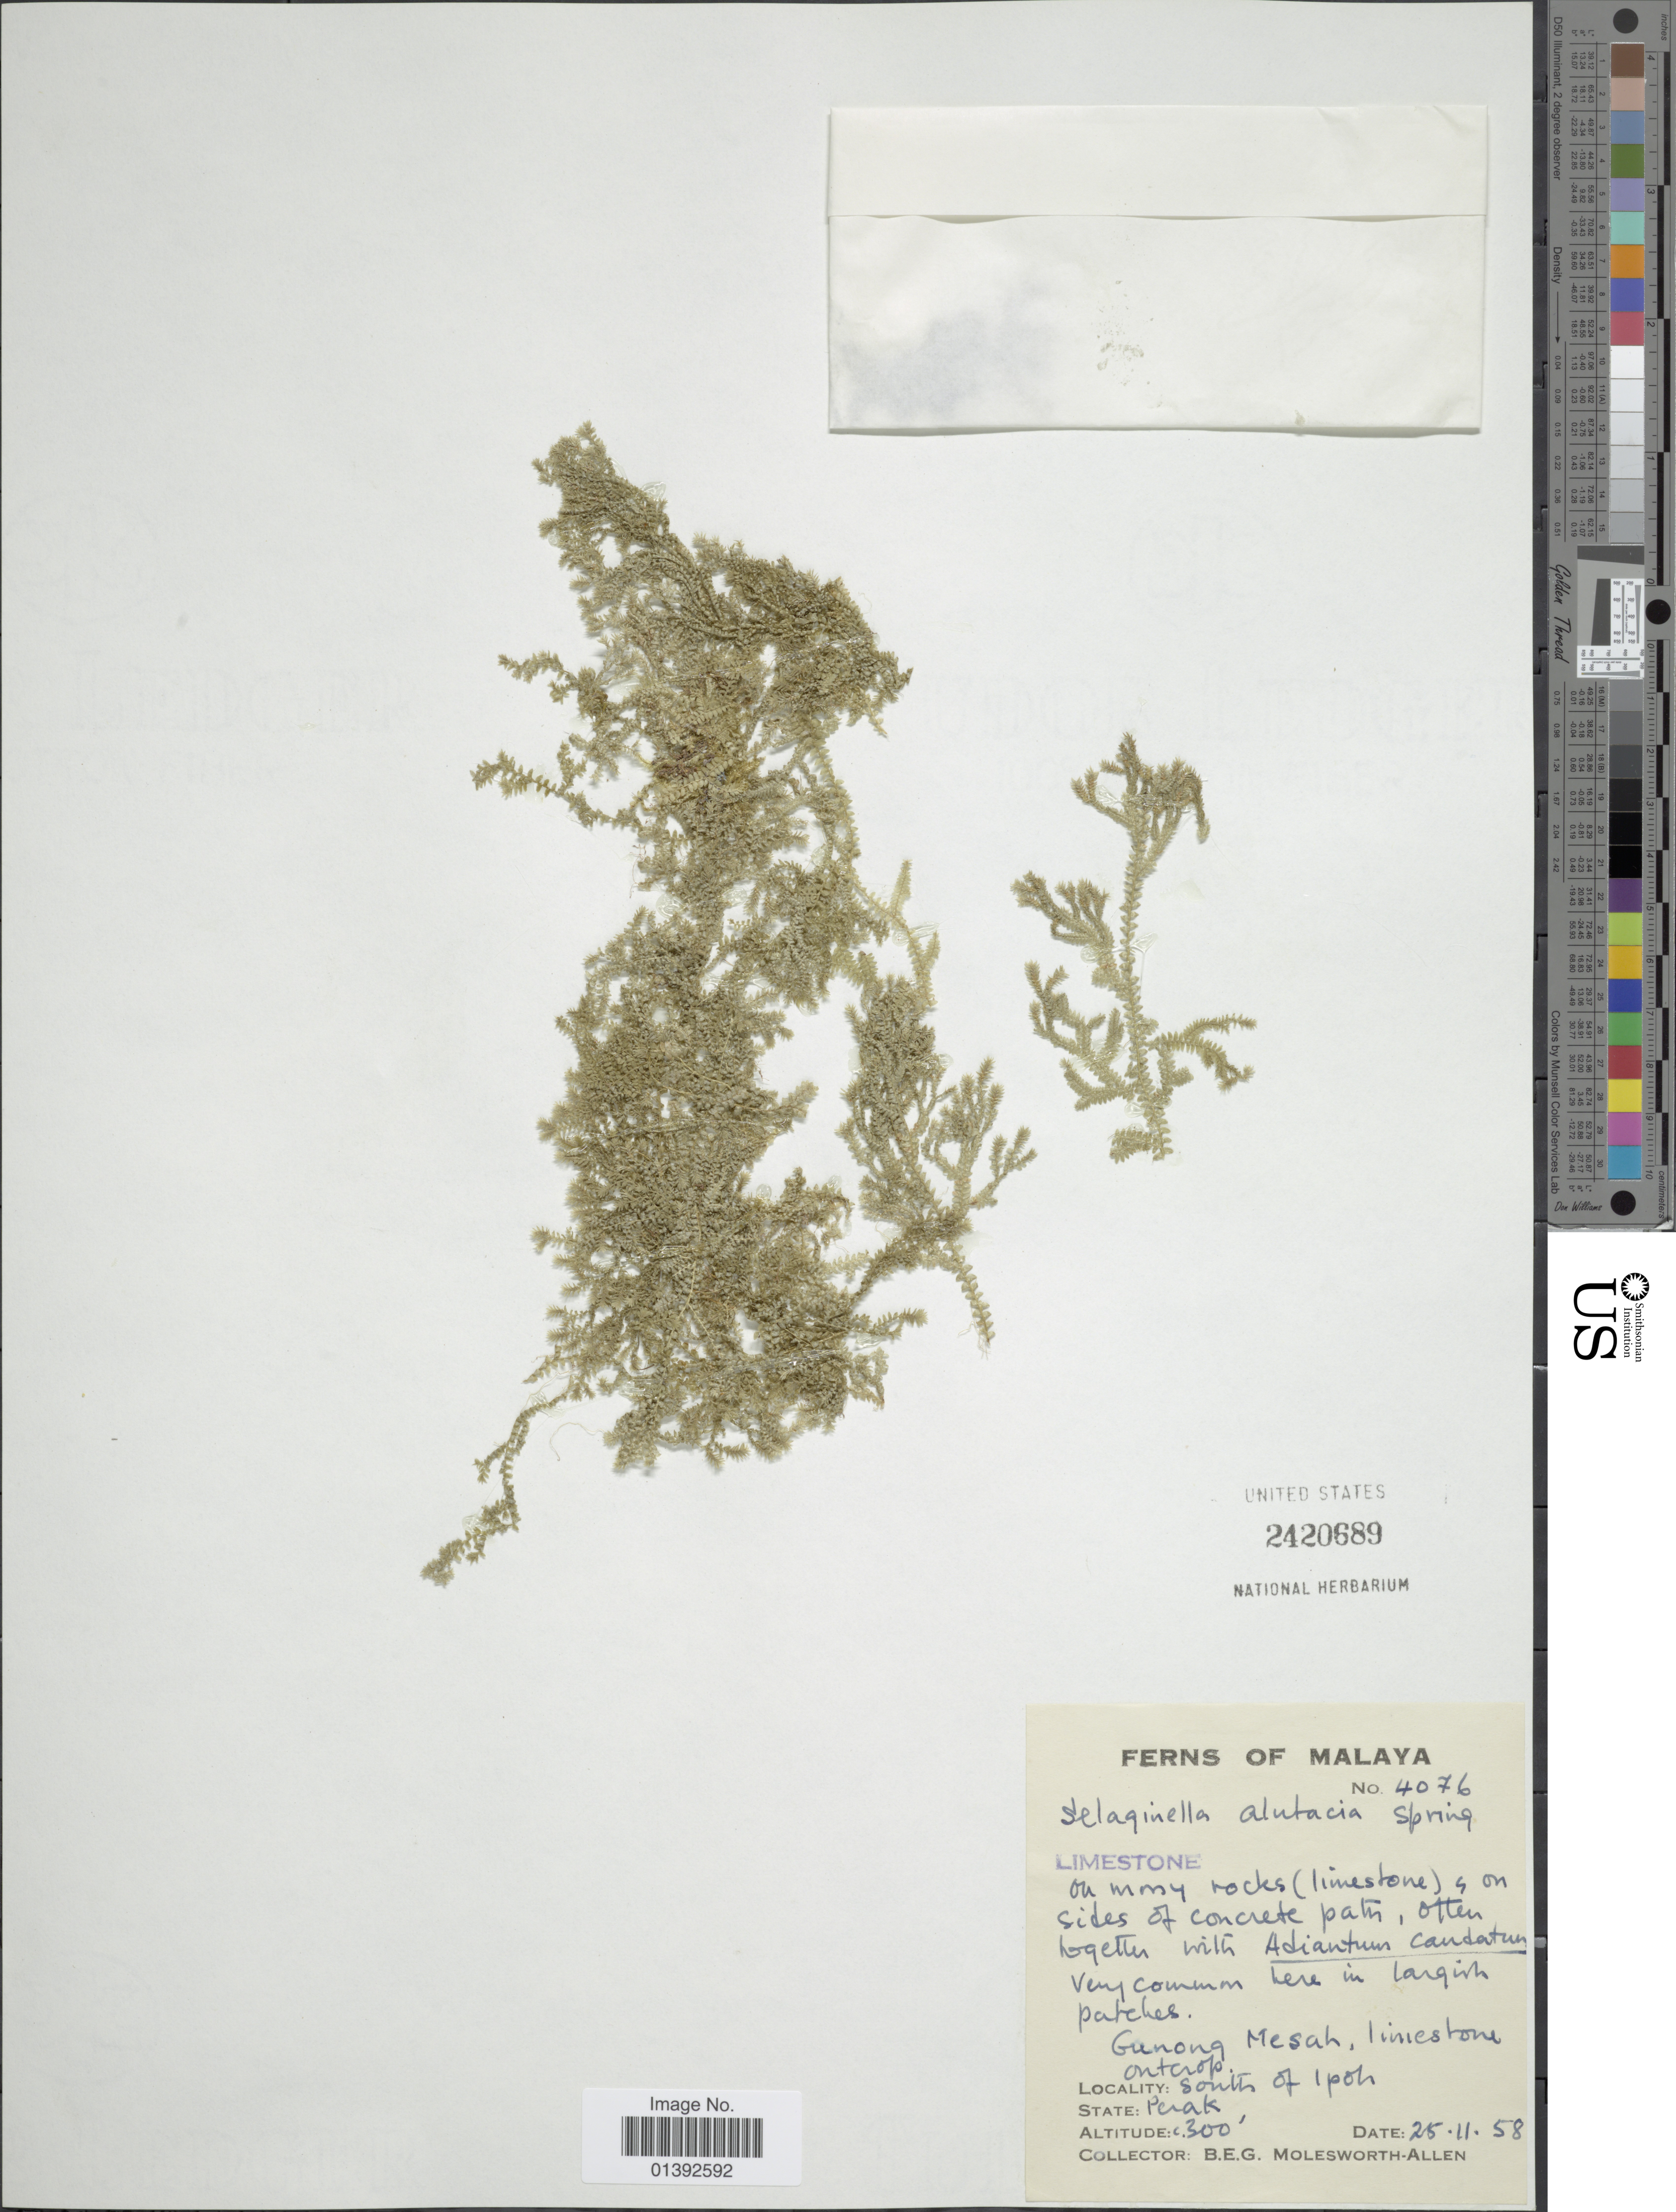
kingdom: Plantae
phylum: Tracheophyta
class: Lycopodiopsida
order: Selaginellales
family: Selaginellaceae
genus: Selaginella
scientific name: Selaginella alutacea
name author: Spring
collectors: B. E. G. Molesworth-Allen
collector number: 4076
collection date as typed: Transcribed d/m/y: 25/11/58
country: Malaysia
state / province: Perak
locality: Malaya, Gunong Mesah, south of Ipoh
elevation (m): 91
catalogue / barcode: US 2420689